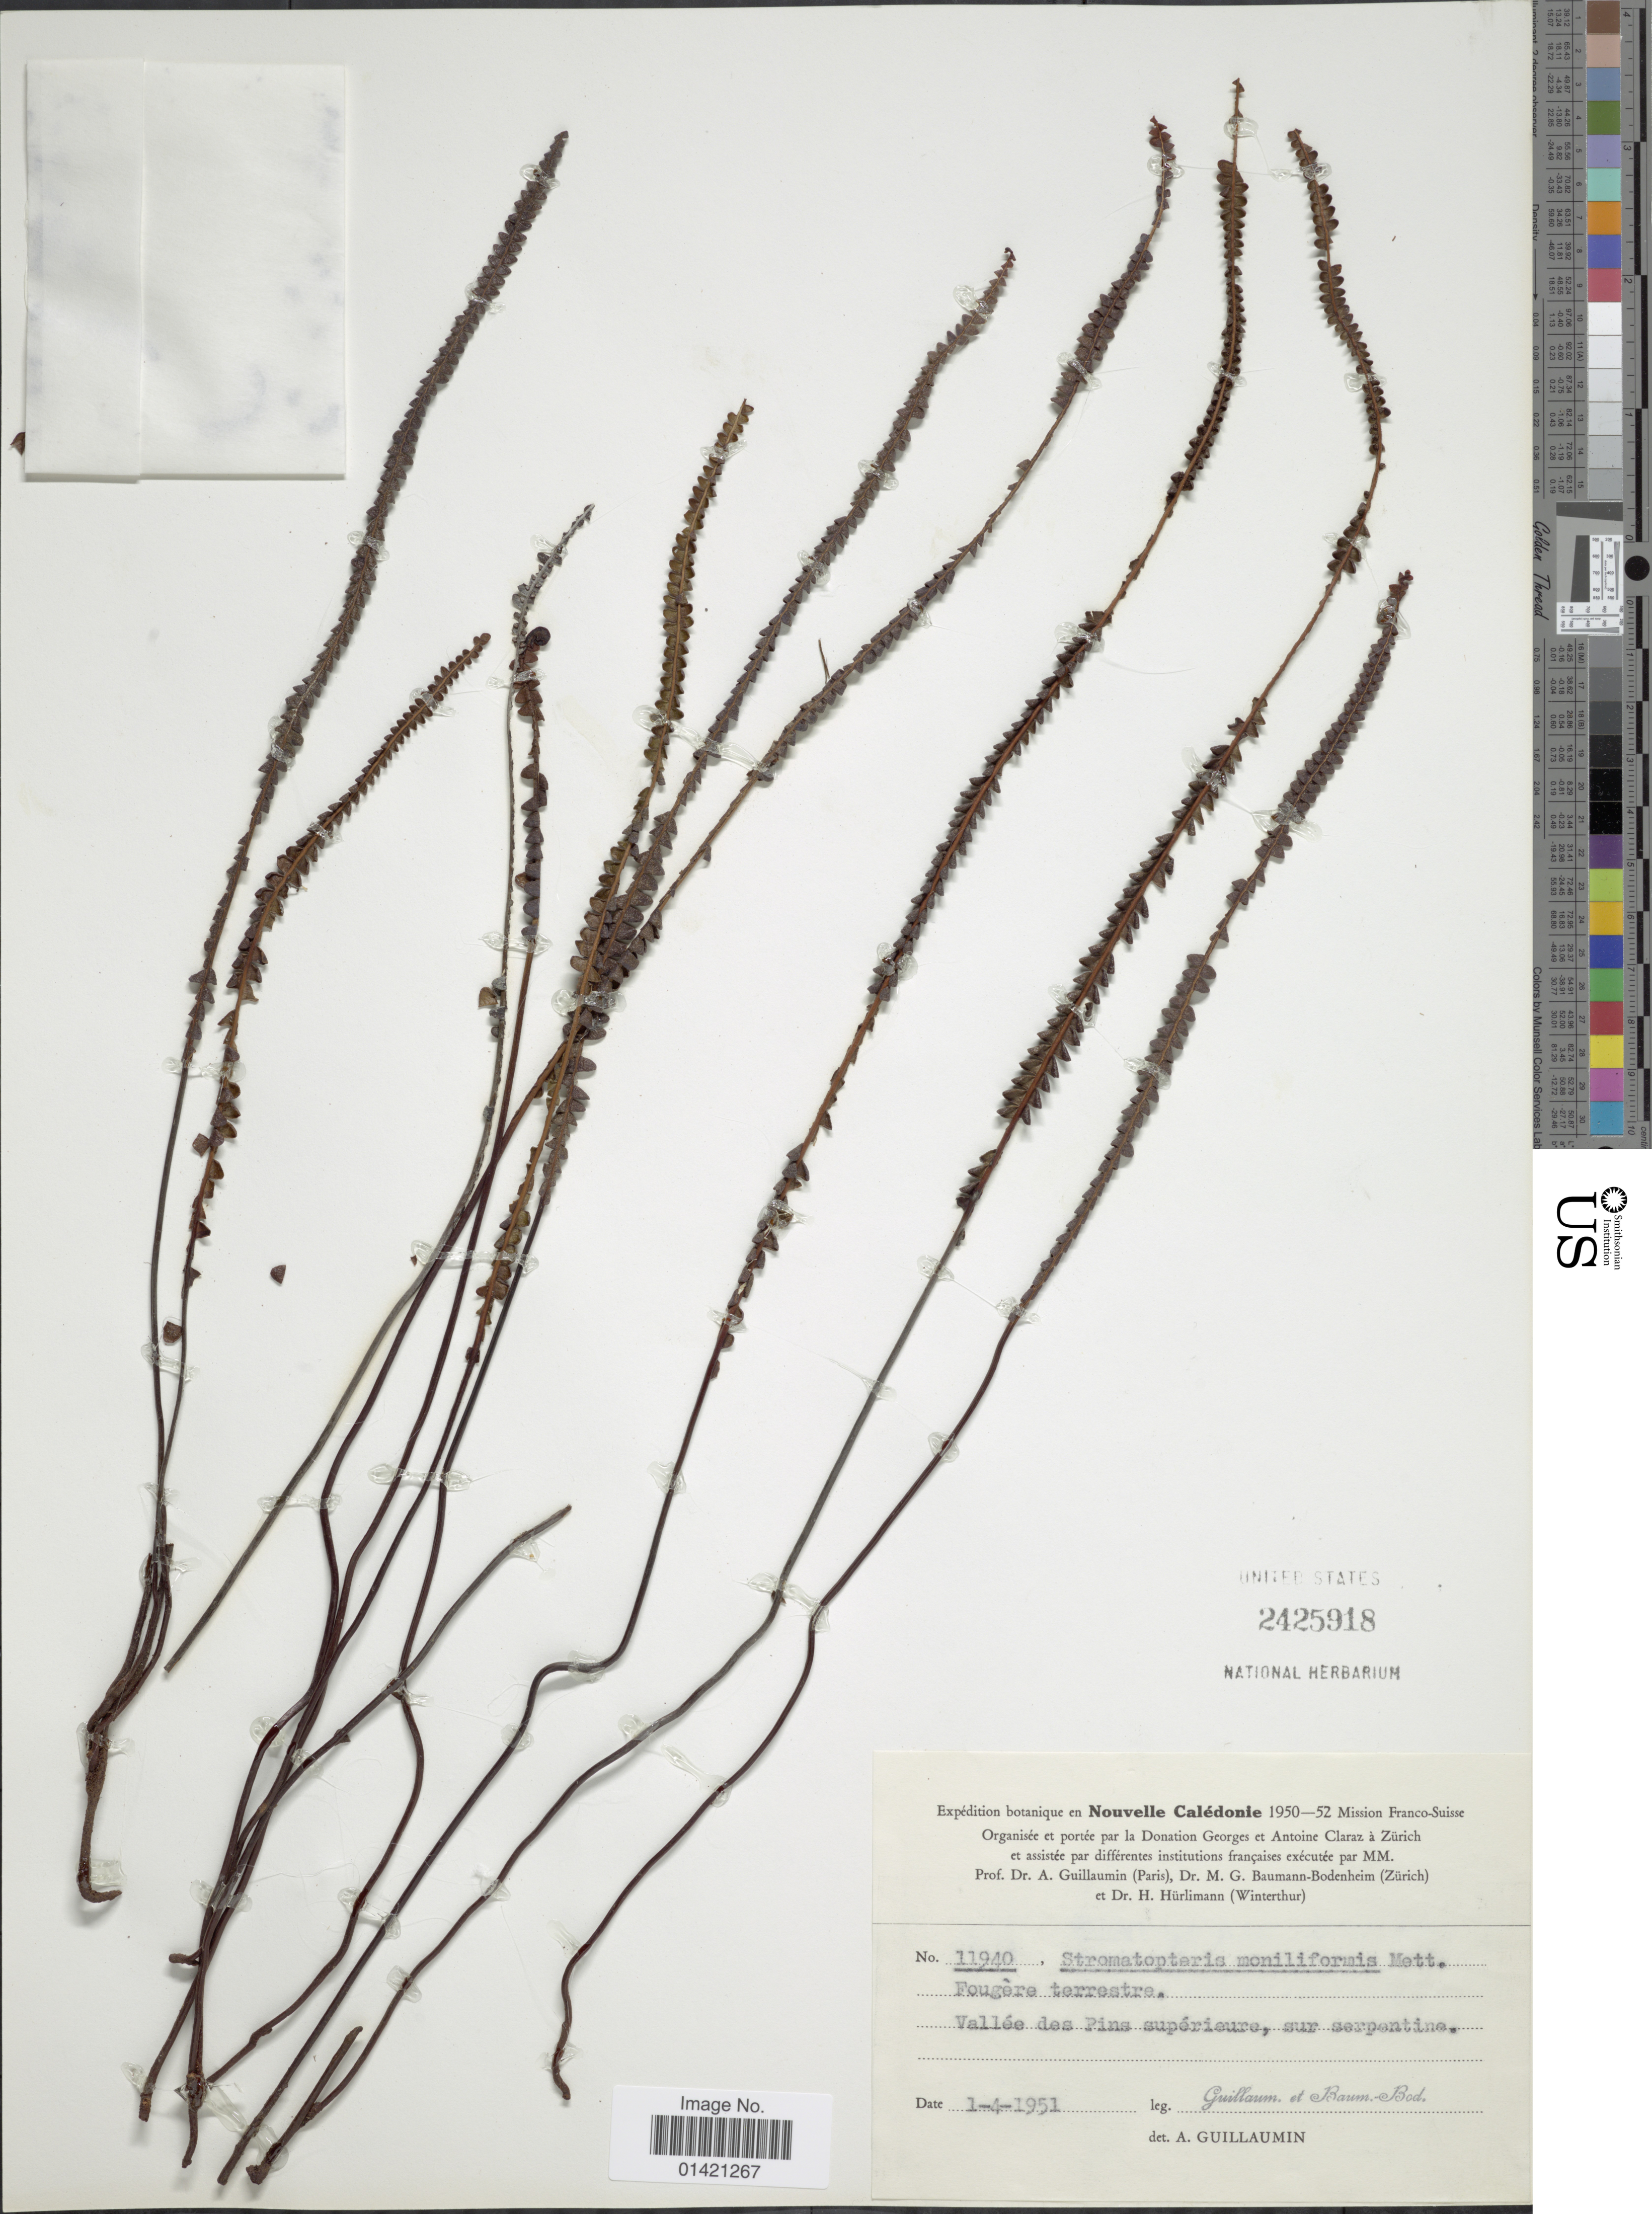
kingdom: Plantae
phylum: Tracheophyta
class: Polypodiopsida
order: Gleicheniales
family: Gleicheniaceae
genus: Stromatopteris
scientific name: Stromatopteris moniliformis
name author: Mett.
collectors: A. Guillaumin & M. G. Baumann-Bodenheim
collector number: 11940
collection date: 1951-04-01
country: New Caledonia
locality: Nouvelle Caledonie. Vallee des Pins superieure, sur serpentine.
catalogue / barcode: US 2425918